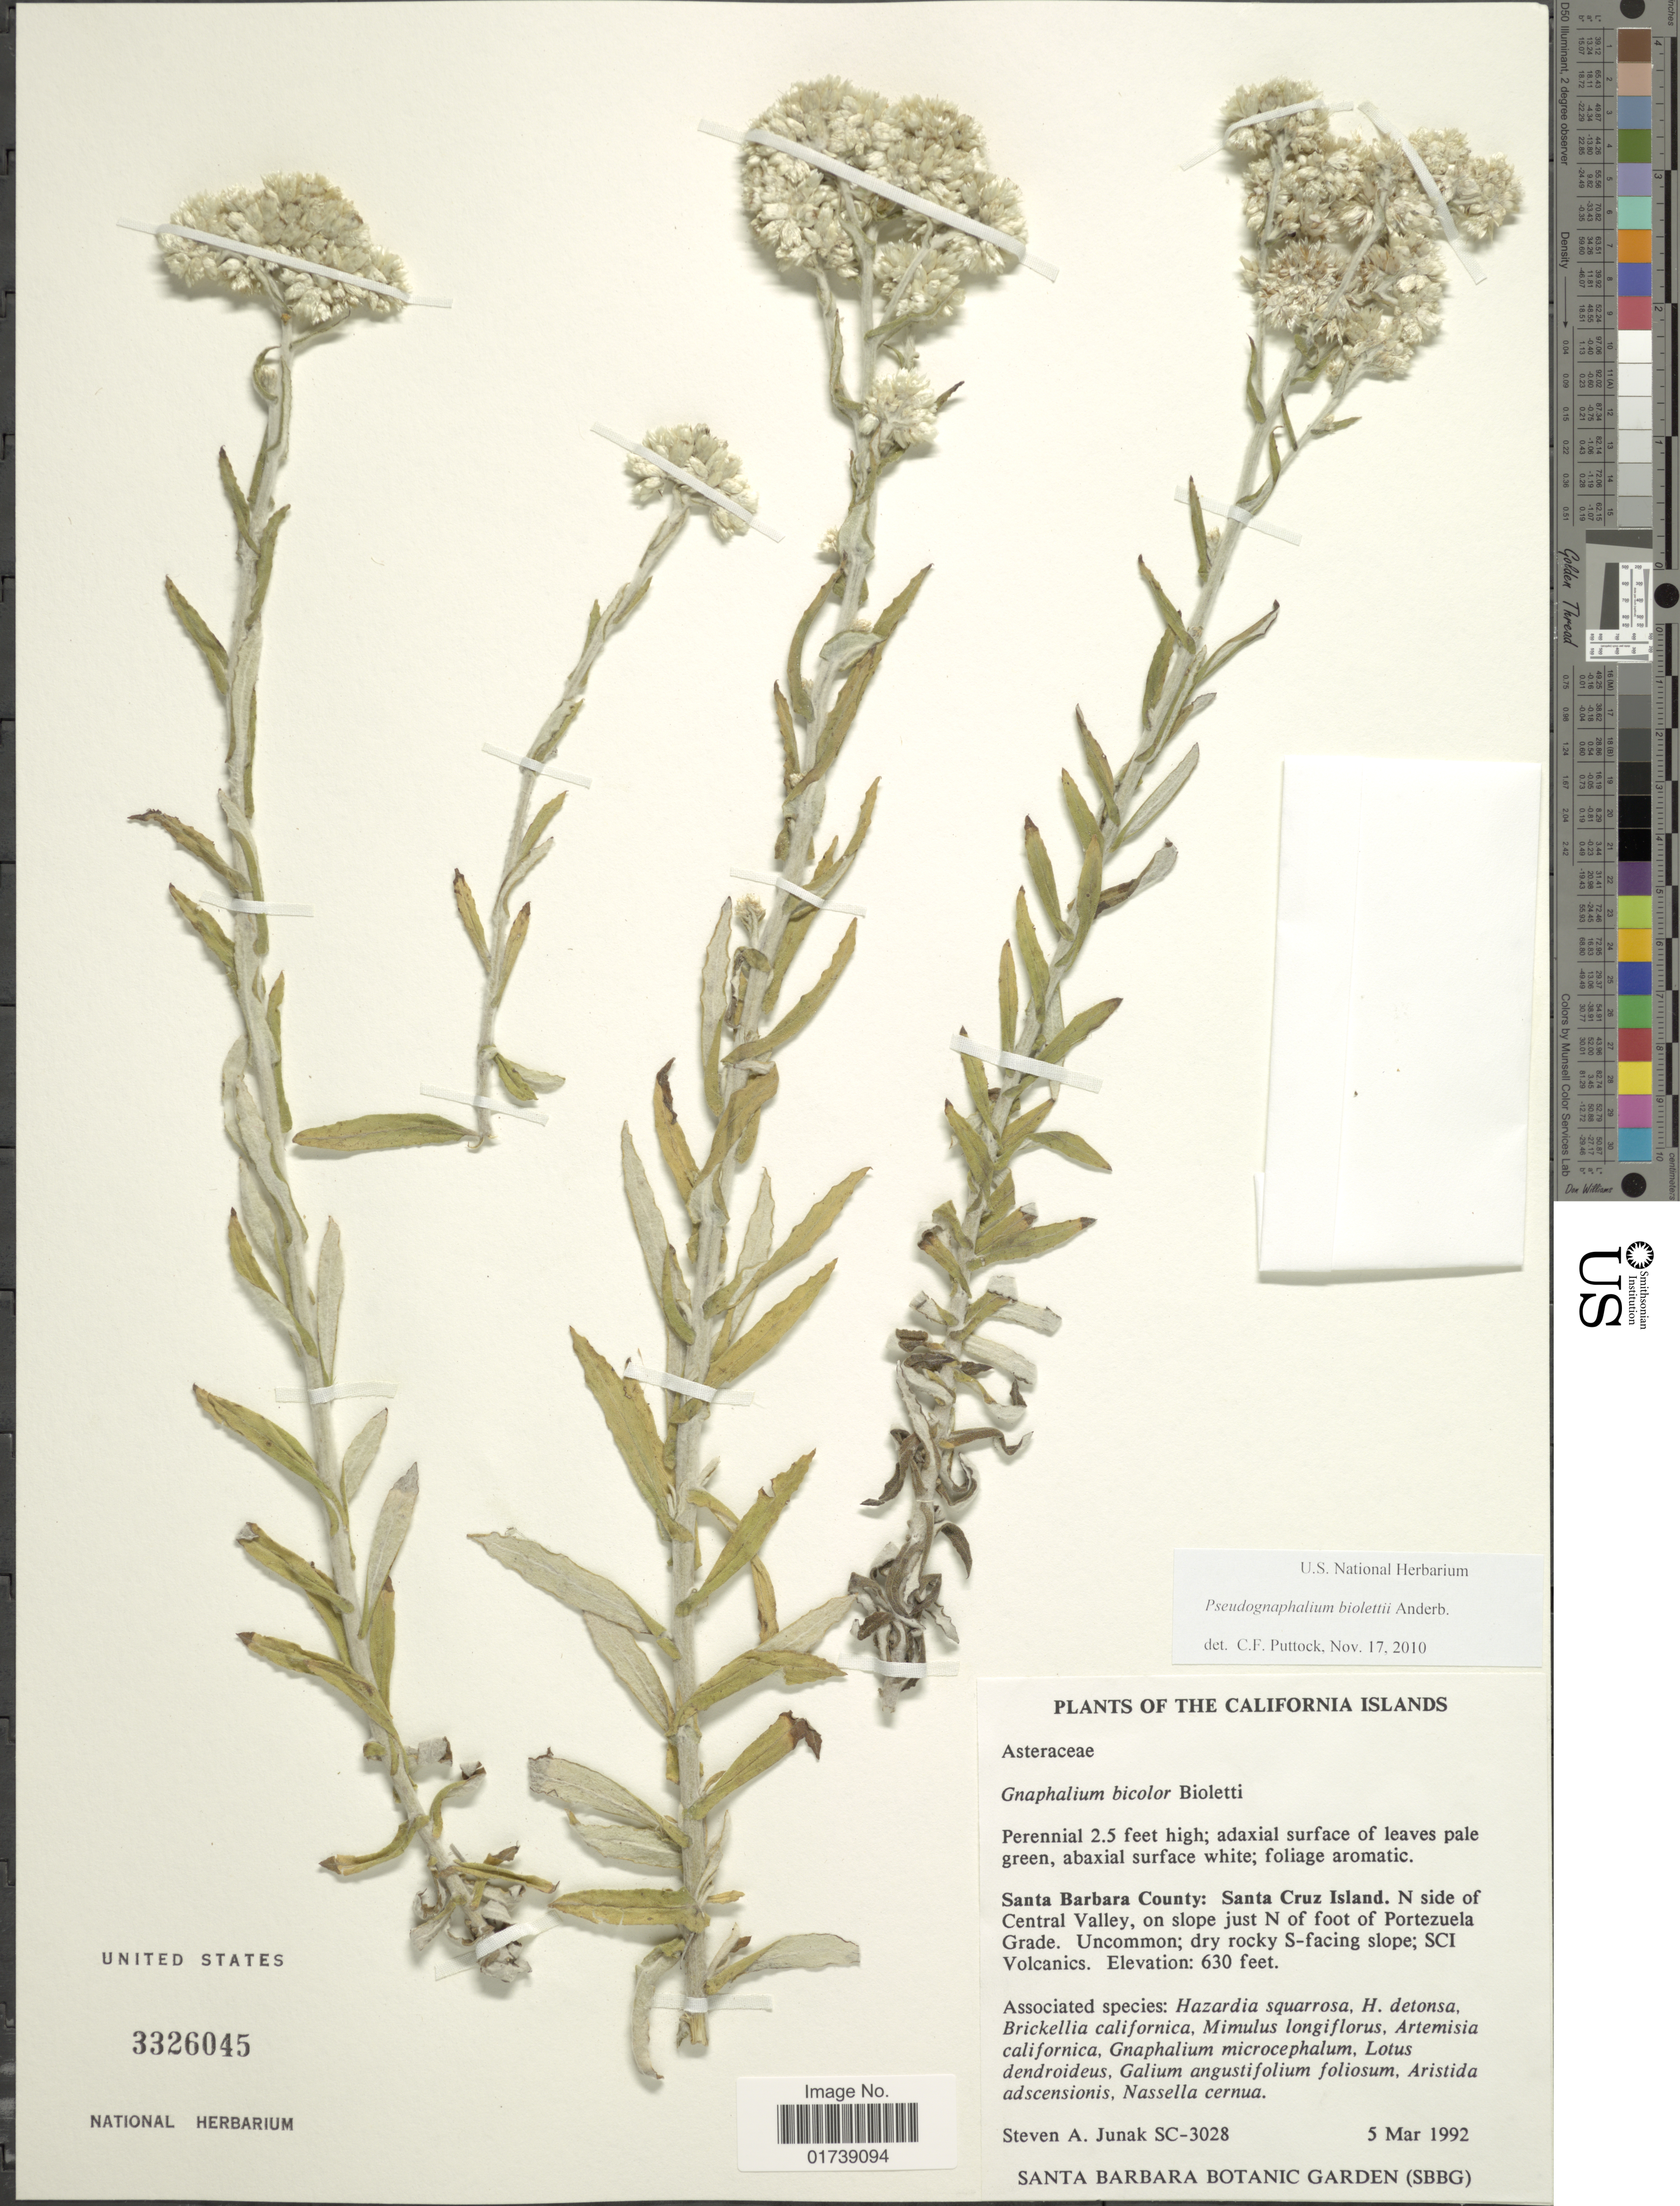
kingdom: Plantae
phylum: Tracheophyta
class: Magnoliopsida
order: Asterales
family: Asteraceae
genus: Pseudognaphalium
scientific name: Pseudognaphalium biolettii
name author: Anderb.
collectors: S. Junak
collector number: SC-3028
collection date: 1992-03-05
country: United States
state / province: California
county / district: Santa Barbara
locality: California Islands, Santa Barbara County: Santa Cruz Island, N side of Central Valley, on slope just N of foot of Portezuela Grade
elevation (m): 192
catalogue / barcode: US 3326045